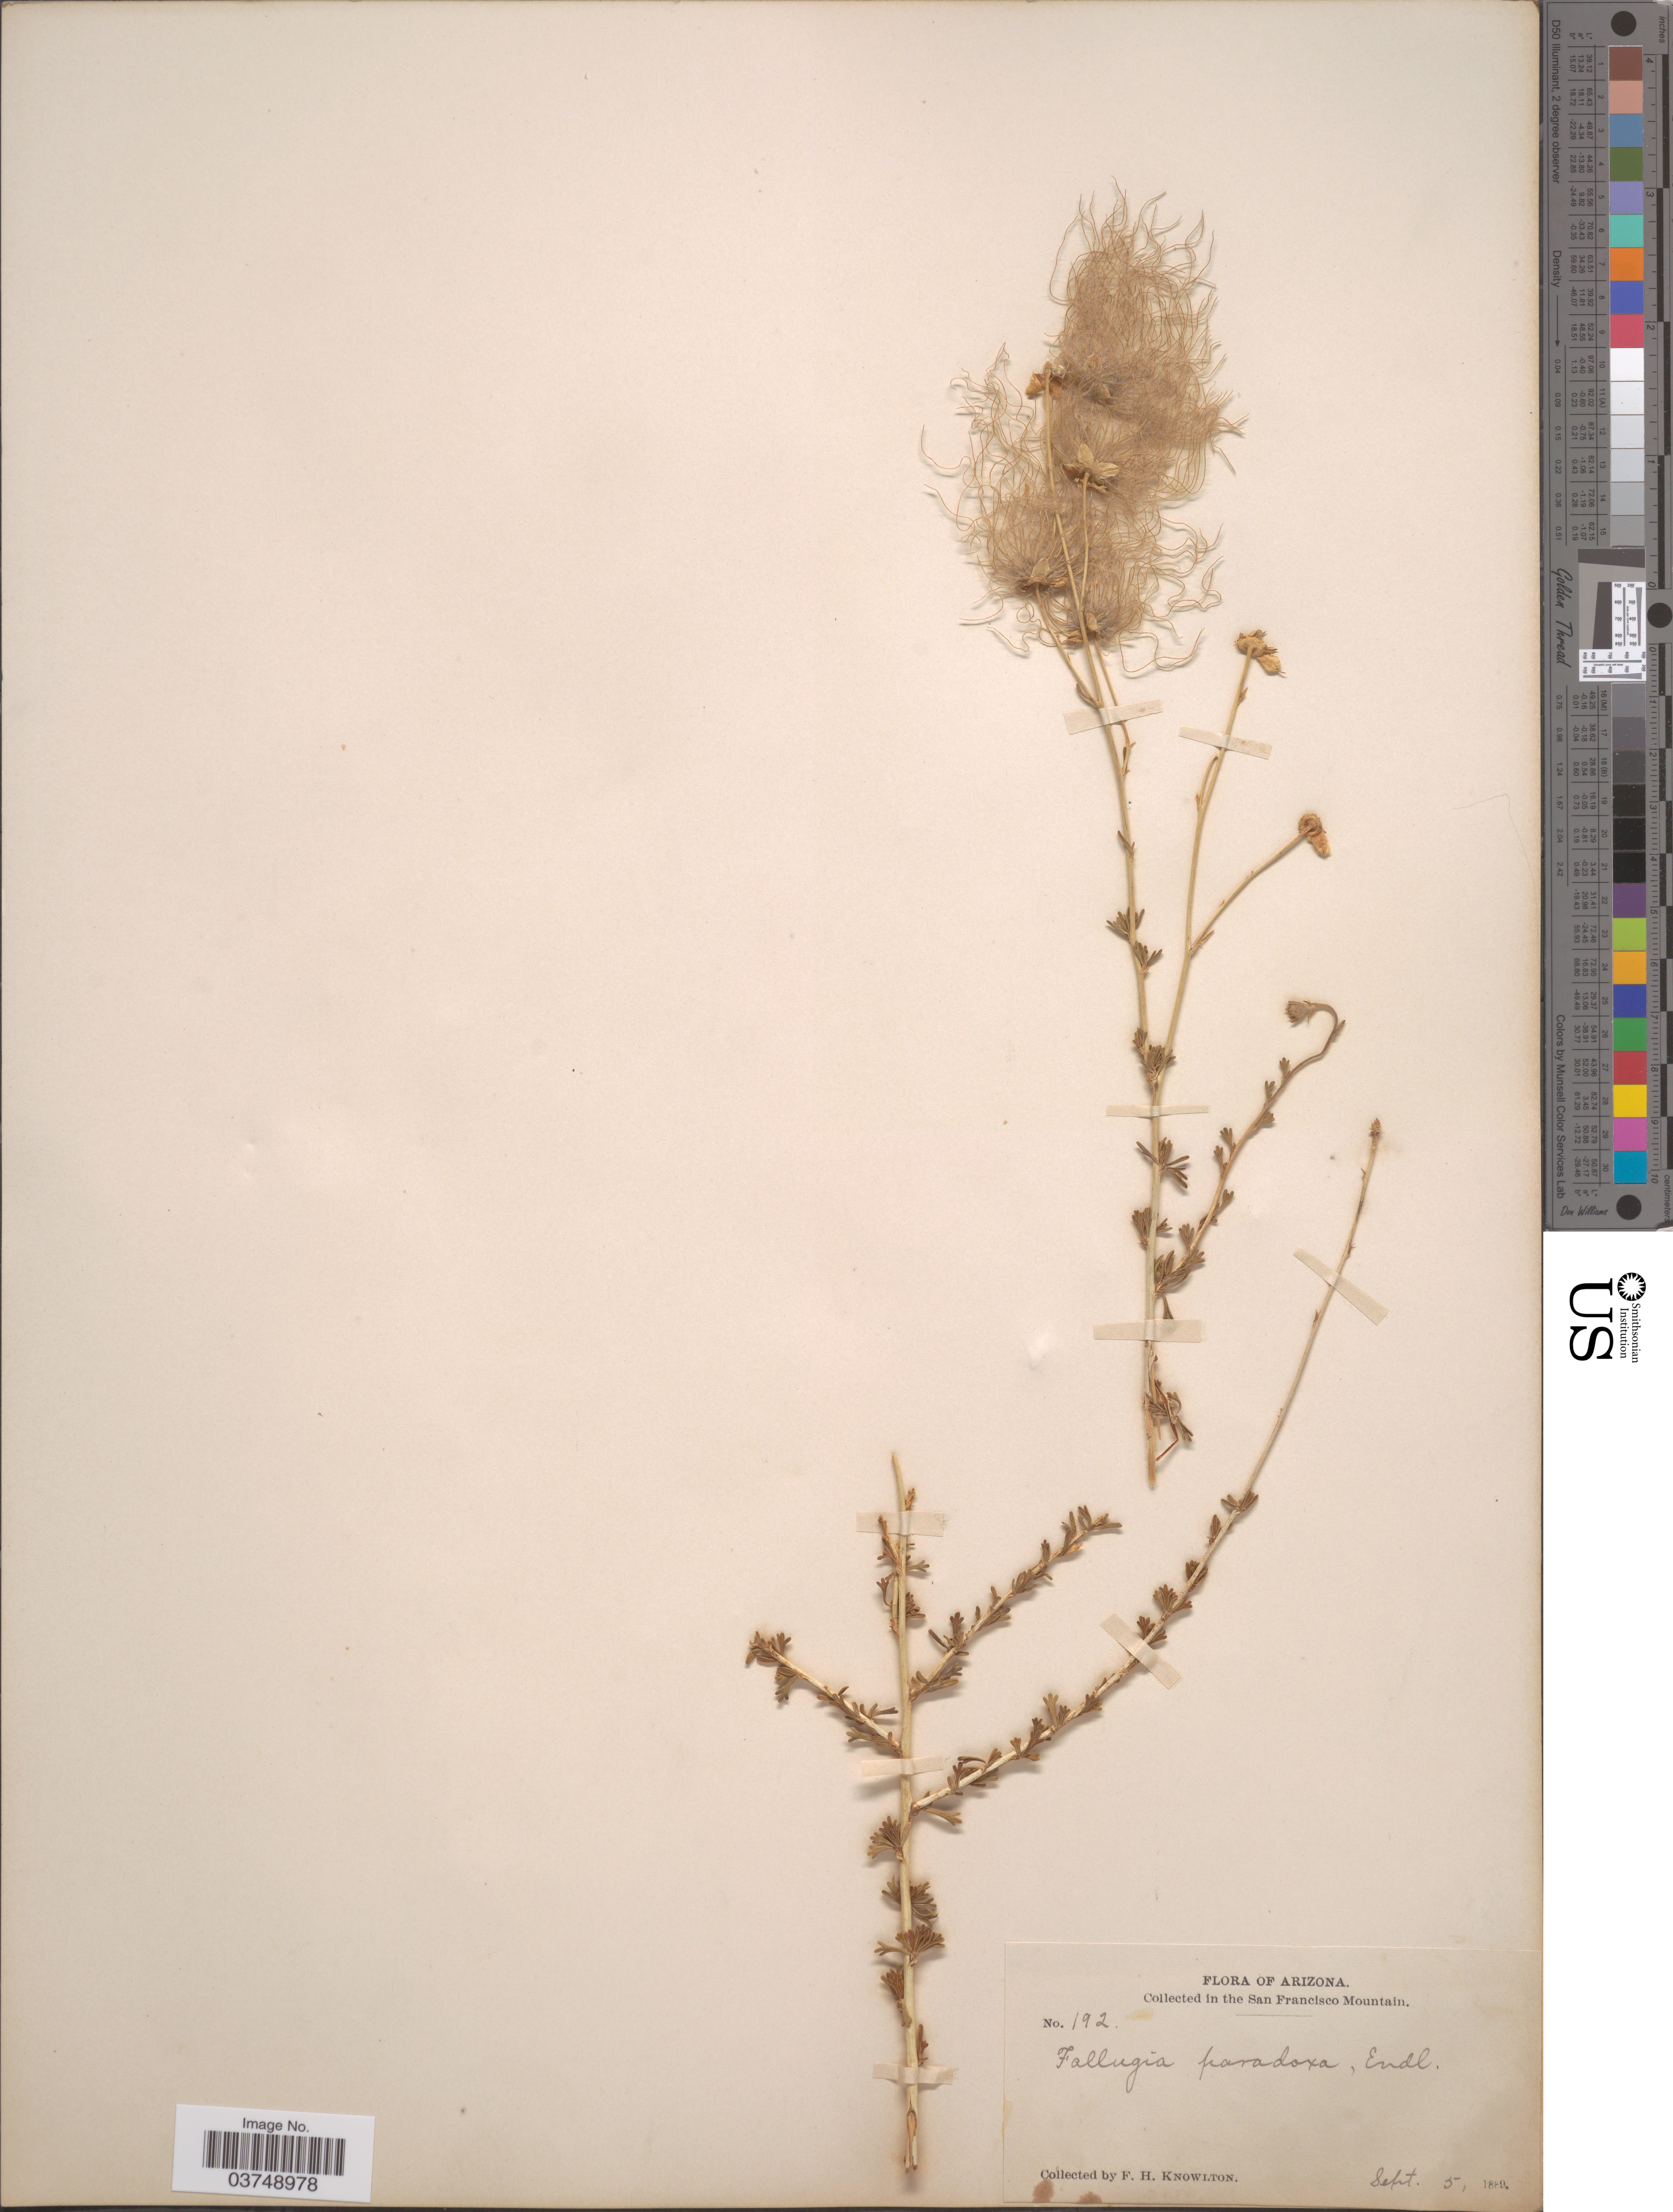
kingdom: Plantae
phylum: Tracheophyta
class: Magnoliopsida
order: Rosales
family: Rosaceae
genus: Fallugia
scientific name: Fallugia acuminata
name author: (Wooton) Rydb.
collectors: F. H. Knowlton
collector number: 192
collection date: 1889-09-05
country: United States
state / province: Arizona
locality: In the San Francisco Mountain.